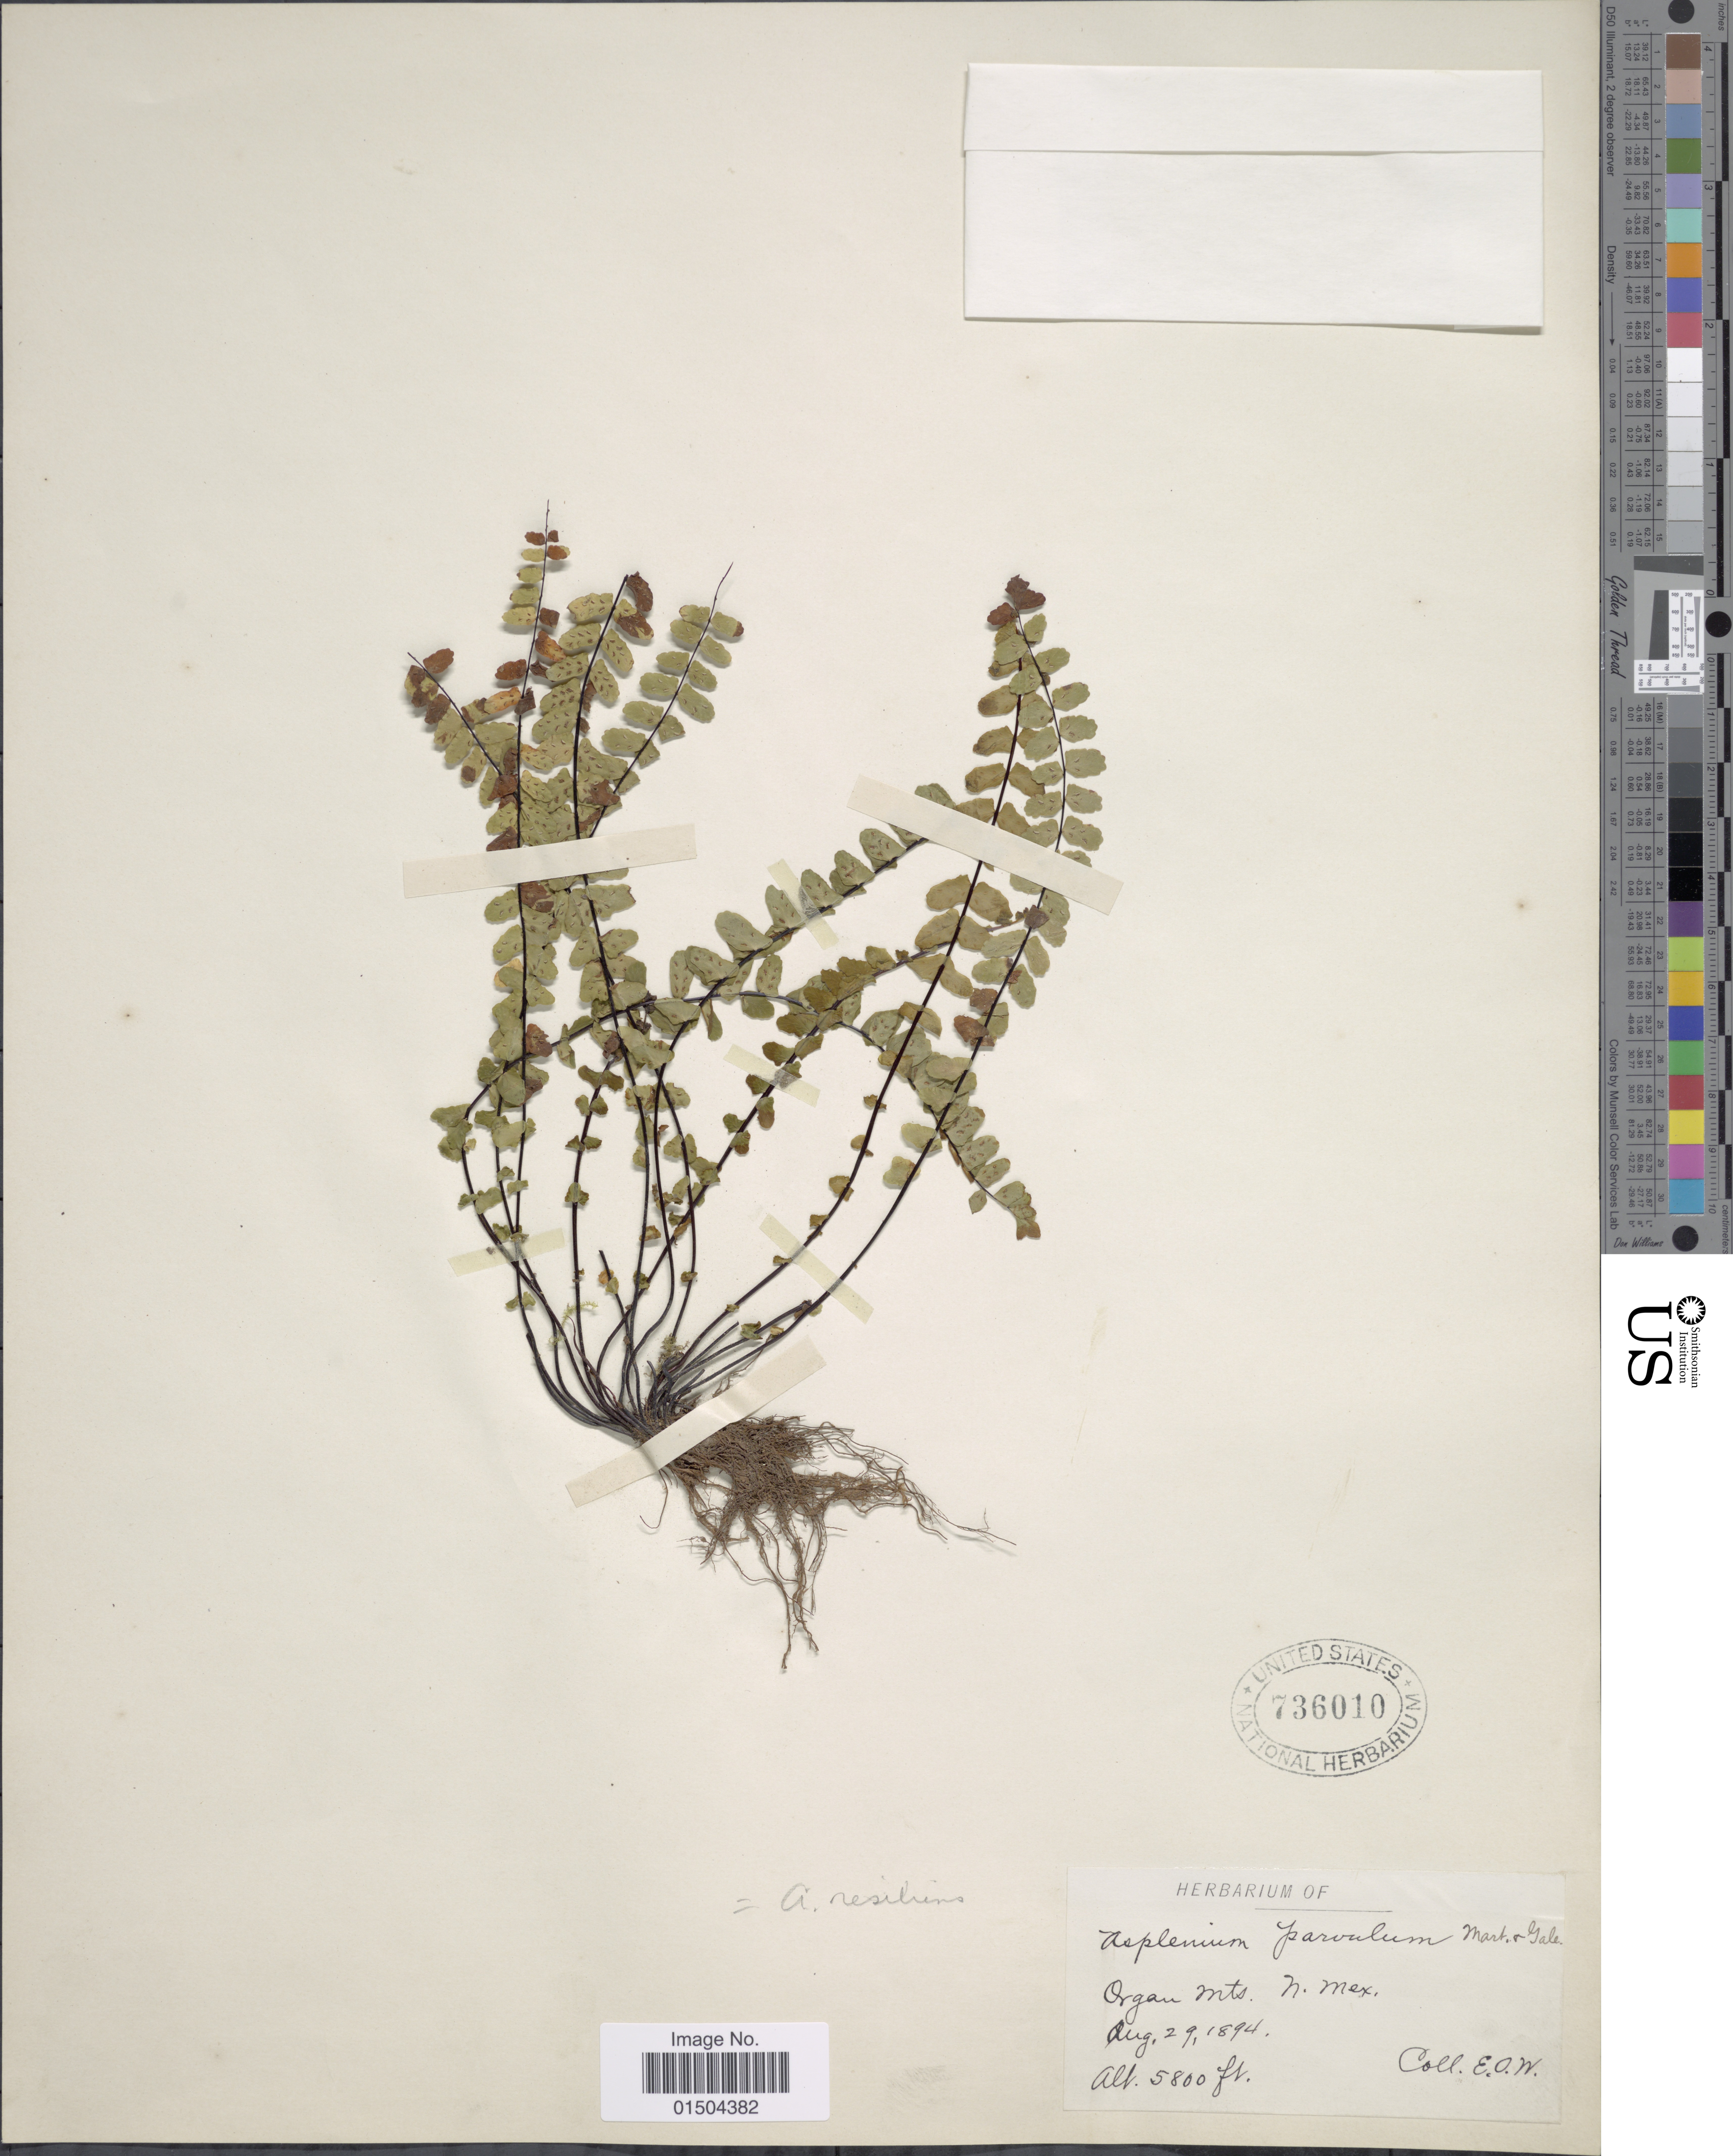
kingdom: Plantae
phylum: Tracheophyta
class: Polypodiopsida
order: Polypodiales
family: Aspleniaceae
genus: Asplenium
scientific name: Asplenium resiliens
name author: Kunze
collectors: E. O. W.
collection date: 1894-08-29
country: United States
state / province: New Mexico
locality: Organ Mts.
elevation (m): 1768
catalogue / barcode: US 736010